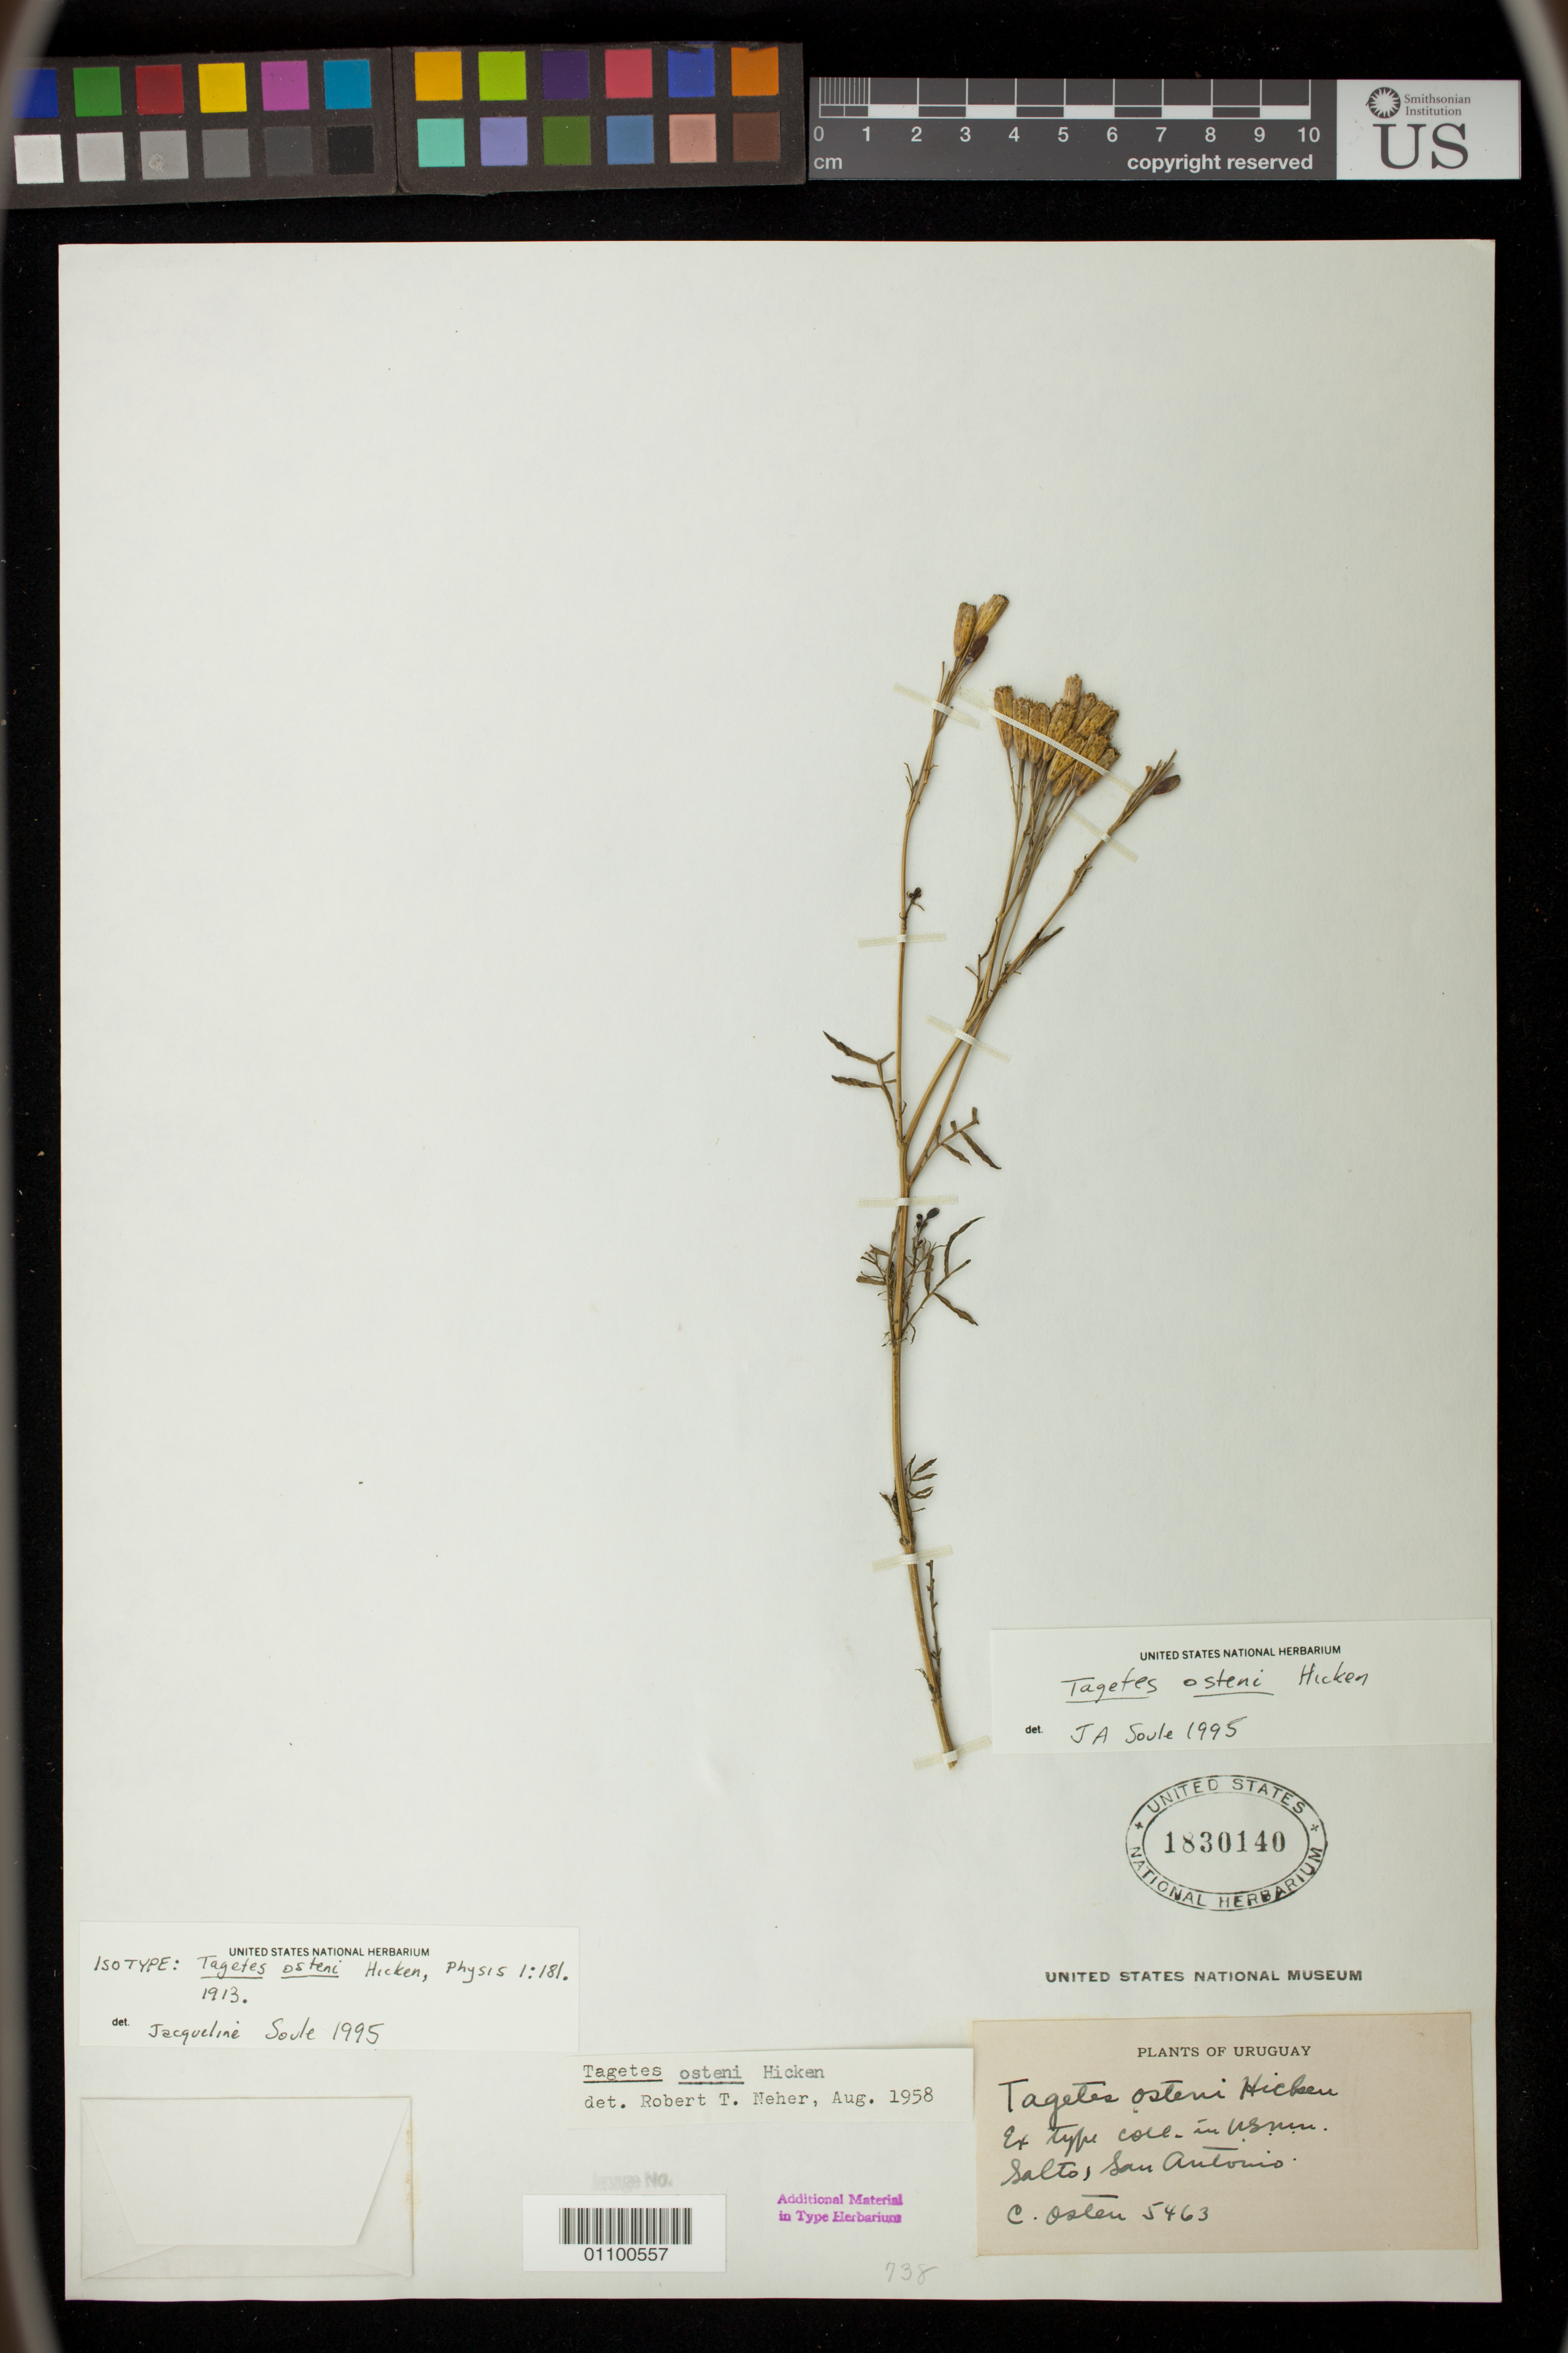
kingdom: Plantae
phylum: Tracheophyta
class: Magnoliopsida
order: Asterales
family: Asteraceae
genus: Tagetes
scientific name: Tagetes ostenii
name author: Hicken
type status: Isotype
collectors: C. Osten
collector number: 5463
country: Uruguay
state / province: Salto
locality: San Antonio.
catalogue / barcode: US 1830140